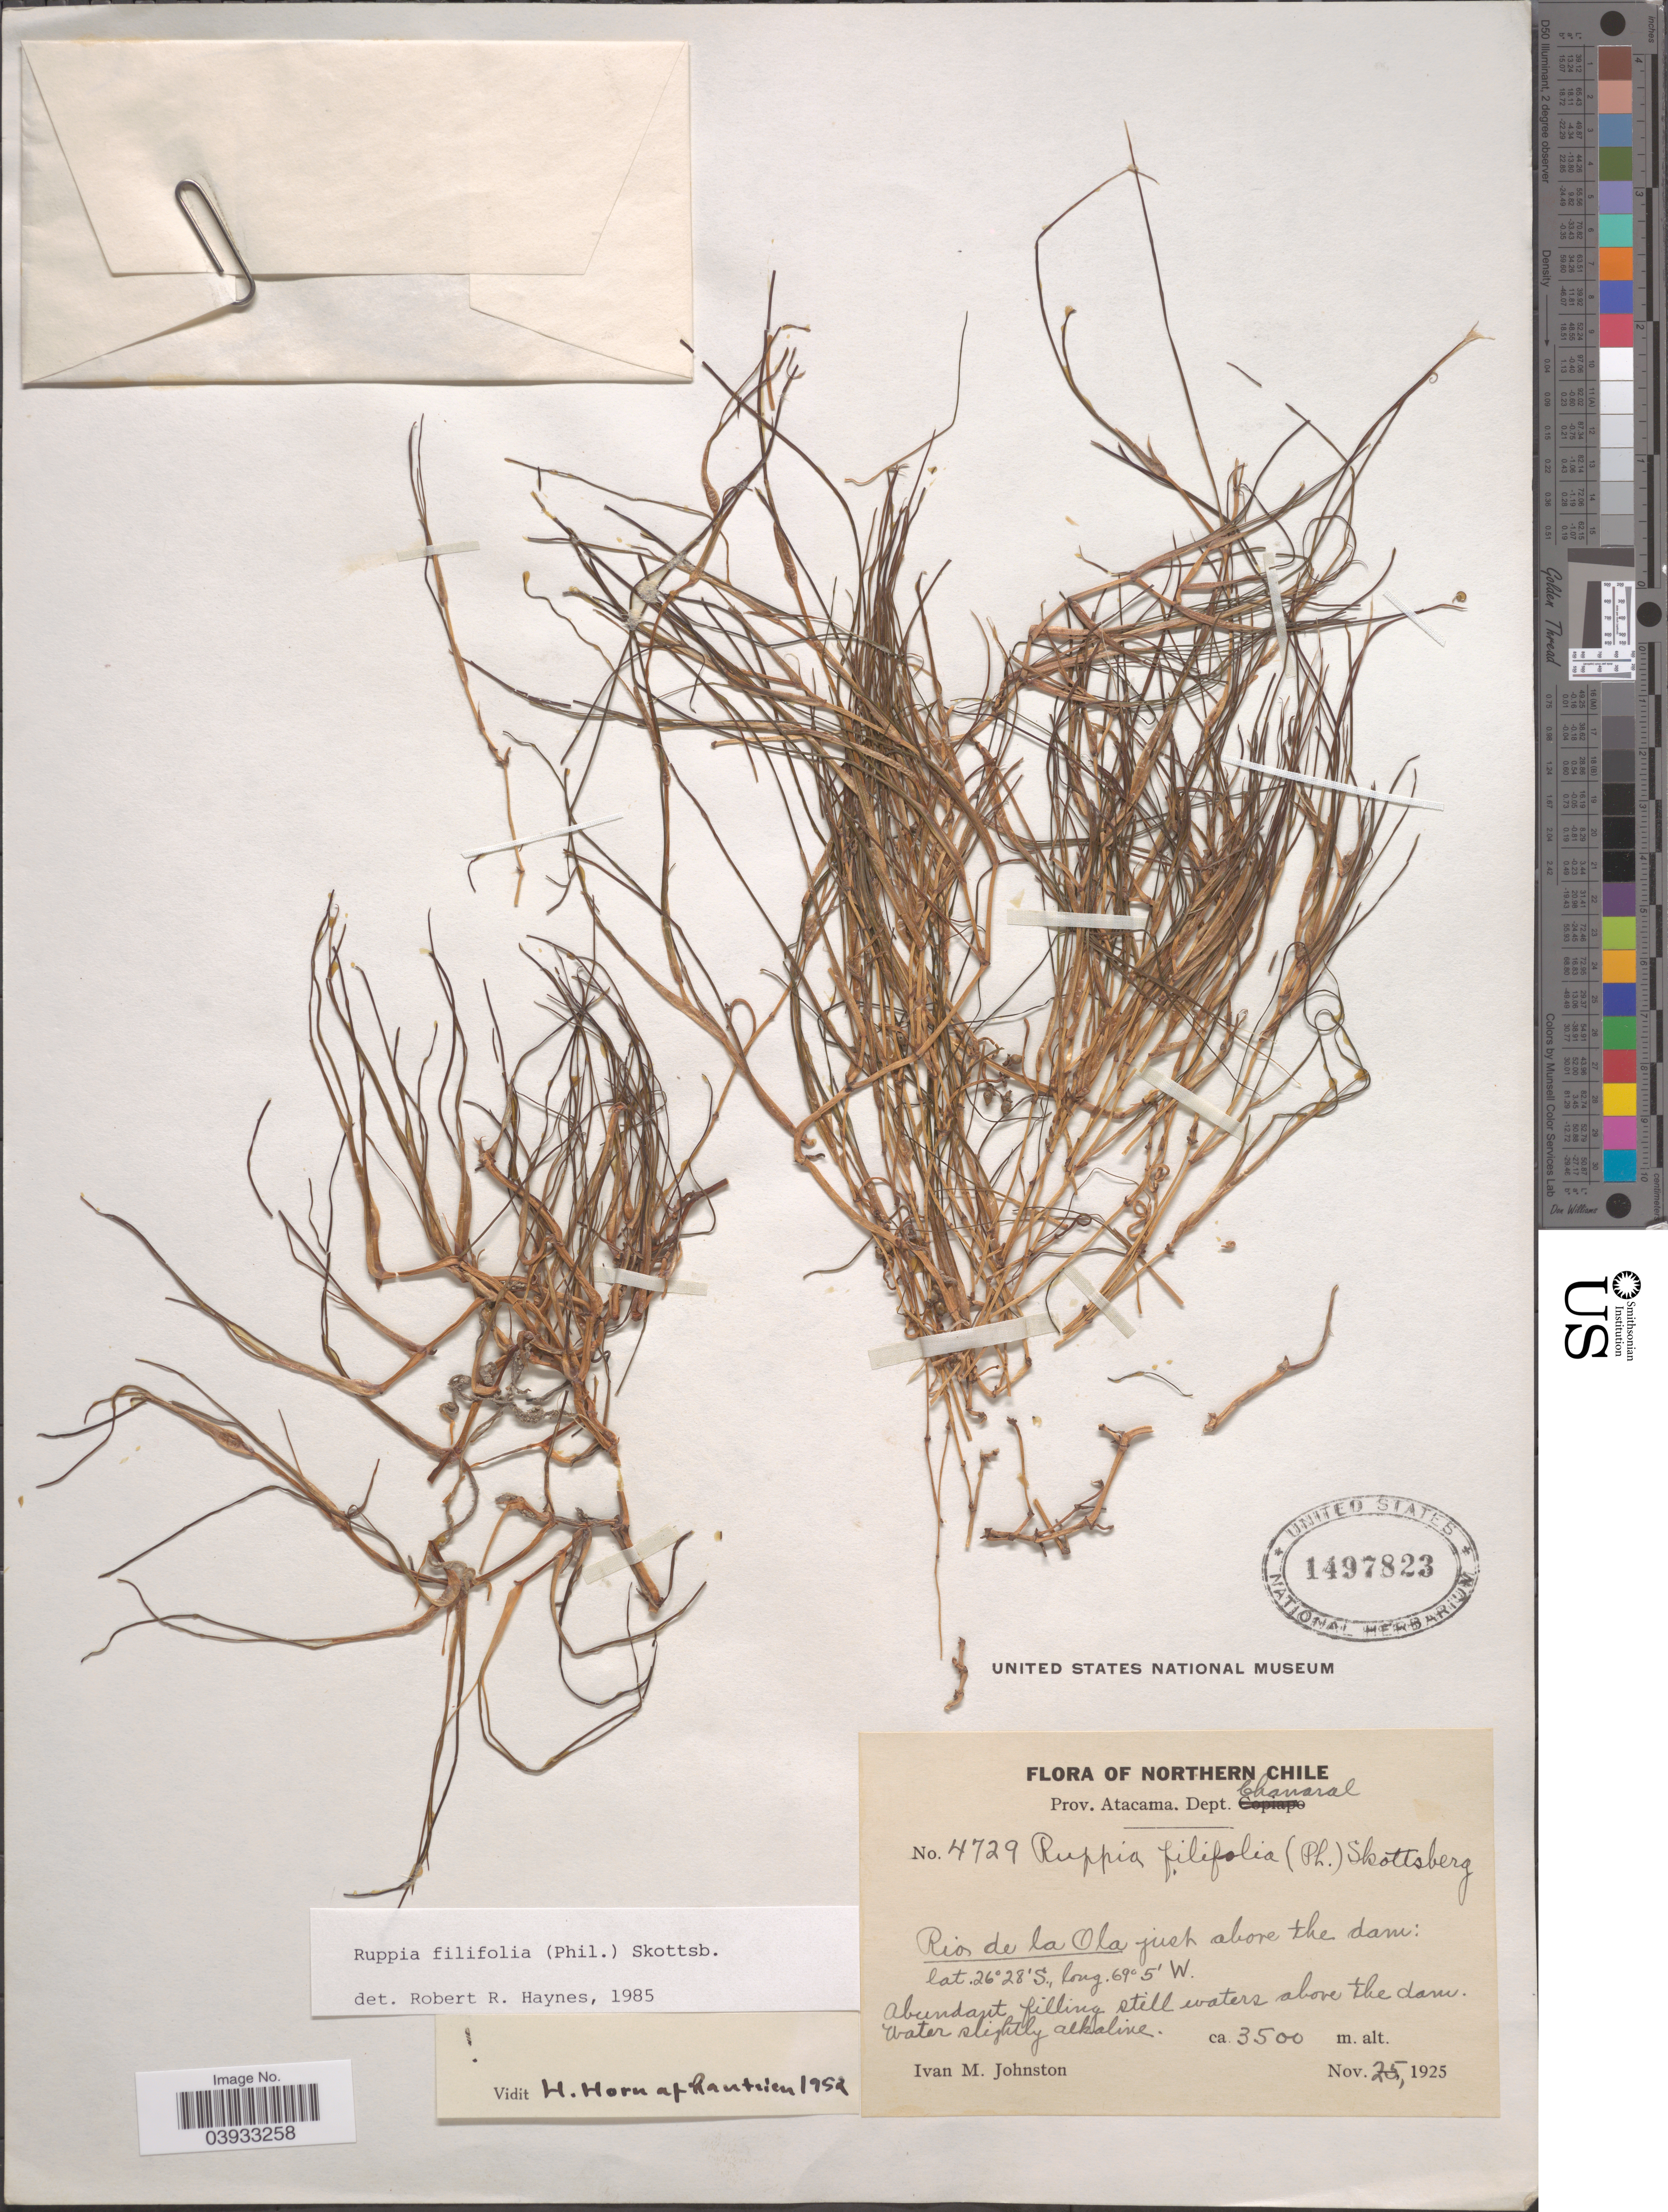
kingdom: Plantae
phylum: Tracheophyta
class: Liliopsida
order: Alismatales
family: Ruppiaceae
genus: Ruppia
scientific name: Ruppia filifolia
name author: (Phil.) Skottsb.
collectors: I.M. Johnston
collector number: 4729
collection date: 1925-11-25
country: Chile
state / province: Atacama (III)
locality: Northern Chile. Dept. Chanaral. Rios de la Ola just above the dam.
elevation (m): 3500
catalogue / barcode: US 1497823